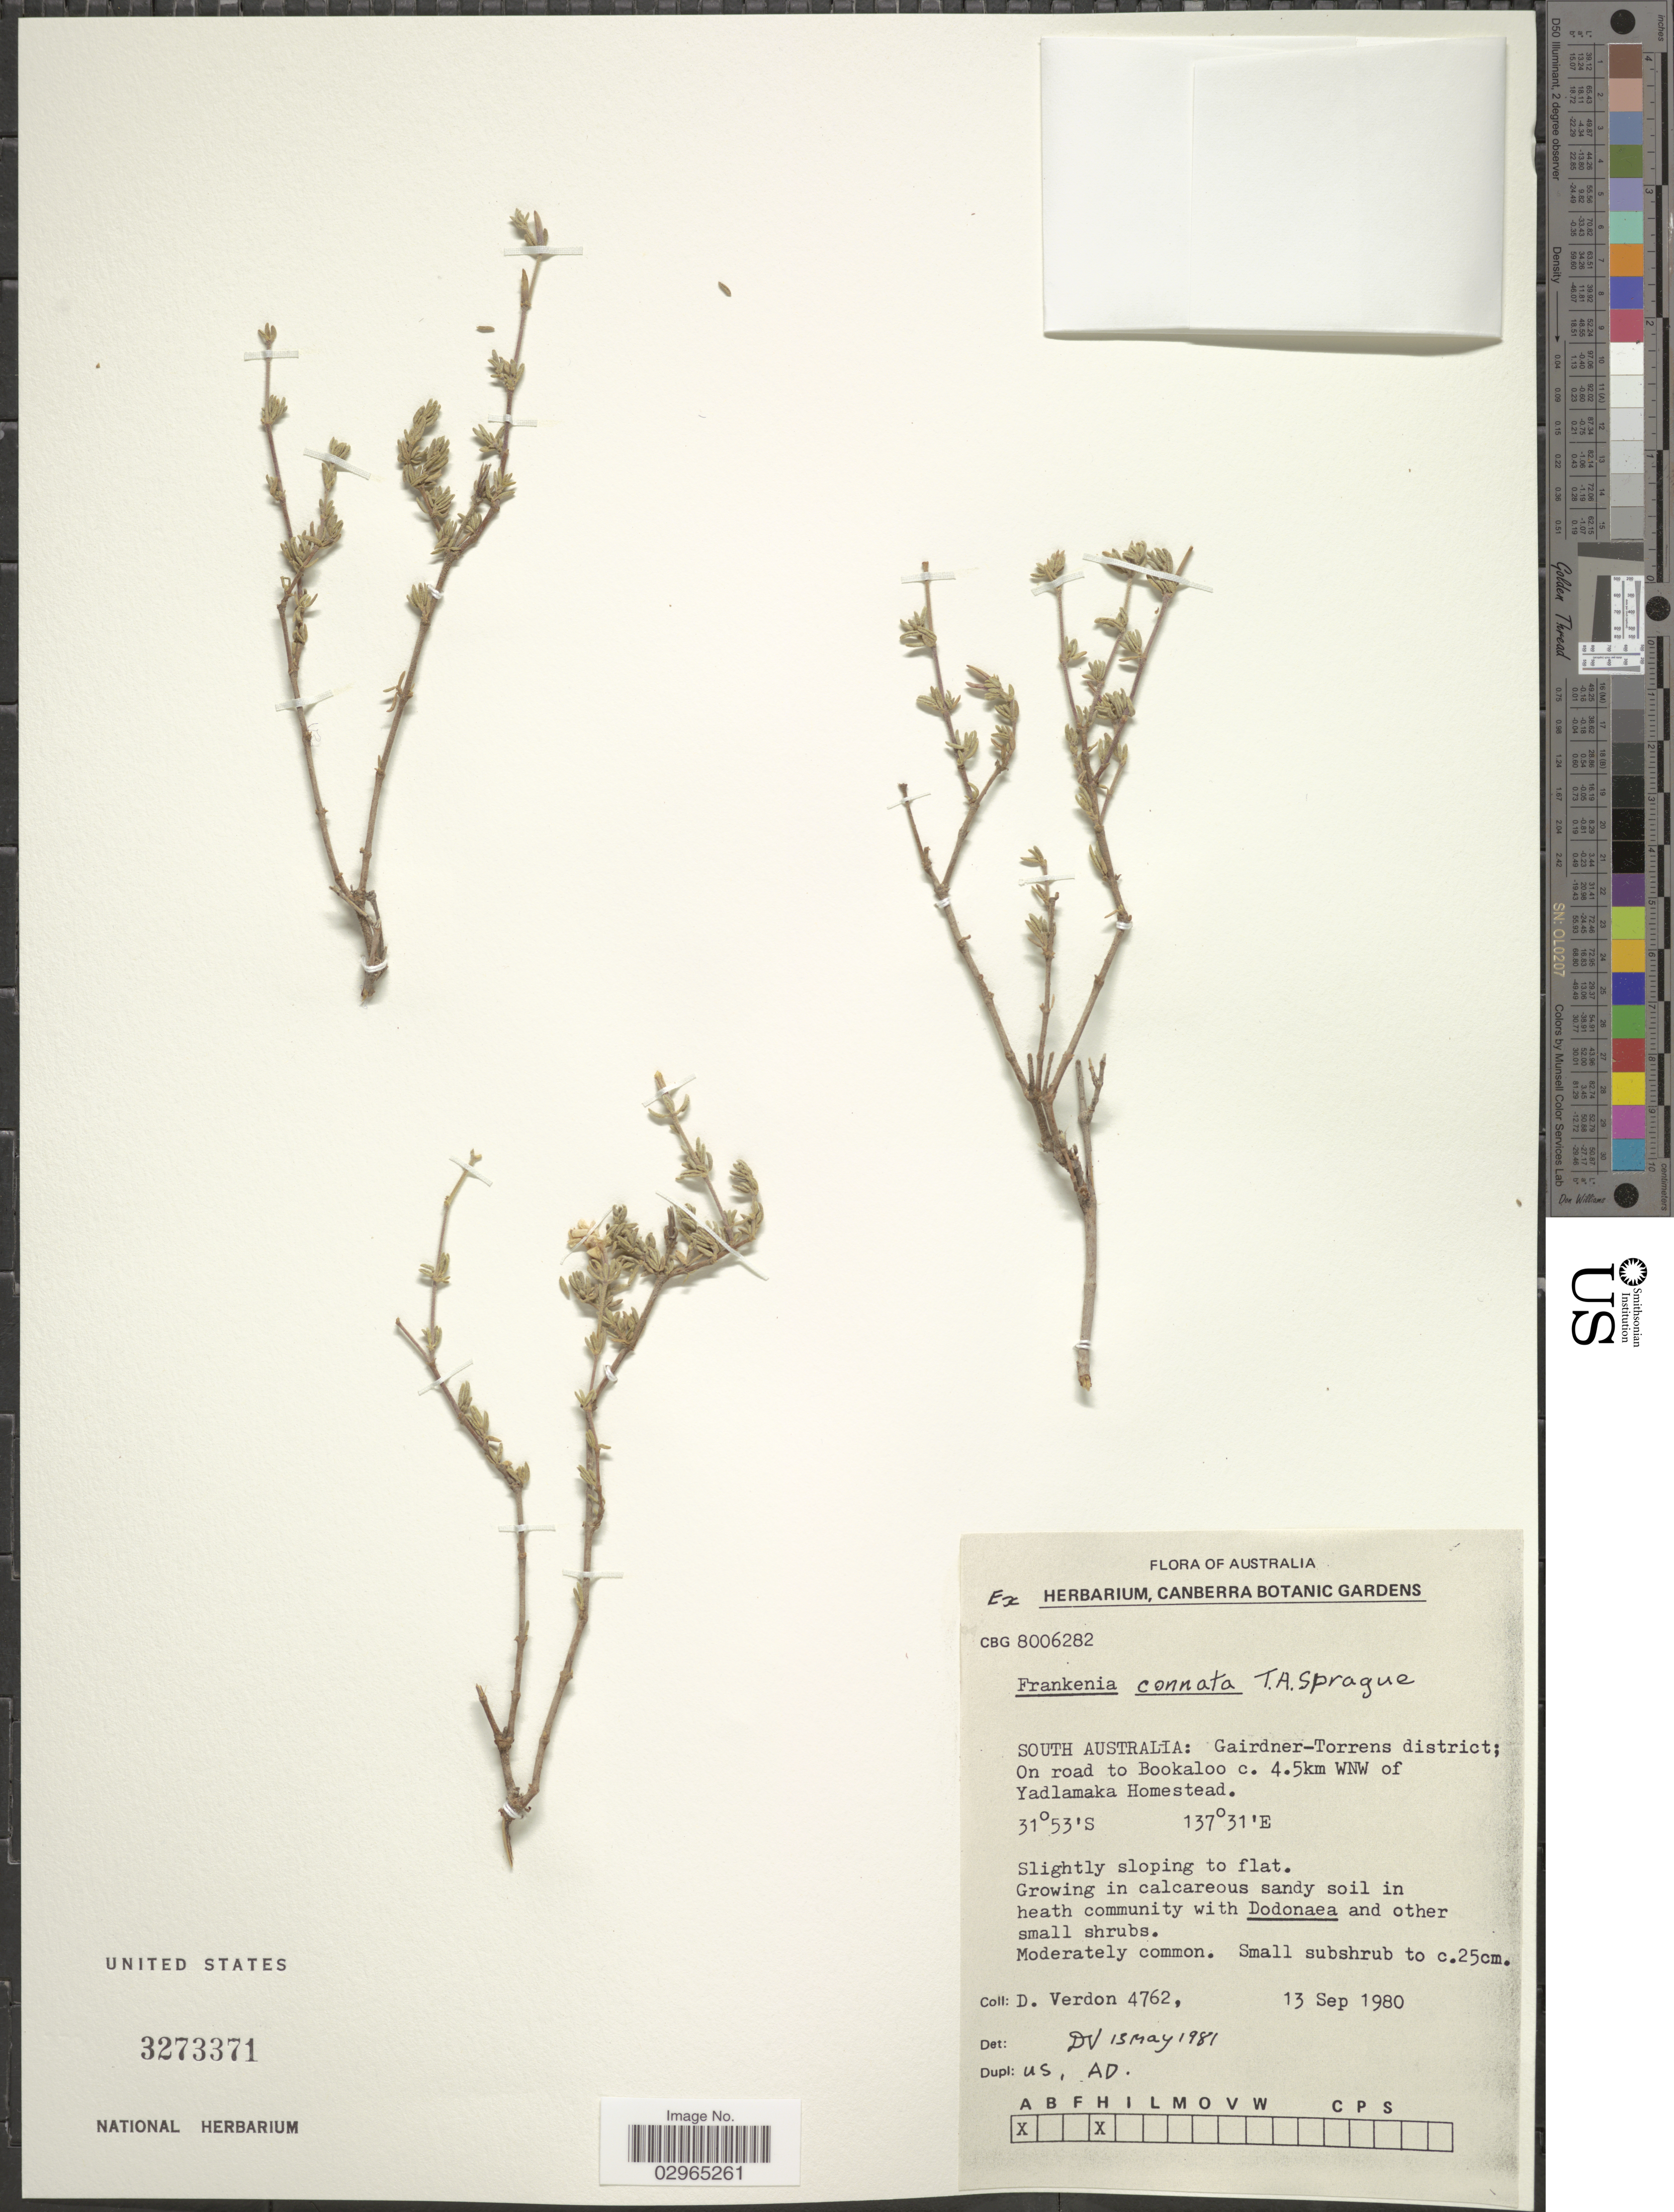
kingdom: Plantae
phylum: Tracheophyta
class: Magnoliopsida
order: Caryophyllales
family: Frankeniaceae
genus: Frankenia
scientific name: Frankenia connata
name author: Sprague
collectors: D. Verdon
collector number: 4762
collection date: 1980-09-13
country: Australia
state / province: South Australia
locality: South Australia: Gairdner-Torrens district; On road to Bookaloo c. 4.5km WNW of Yadlamaka Homestead.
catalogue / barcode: US 3273371